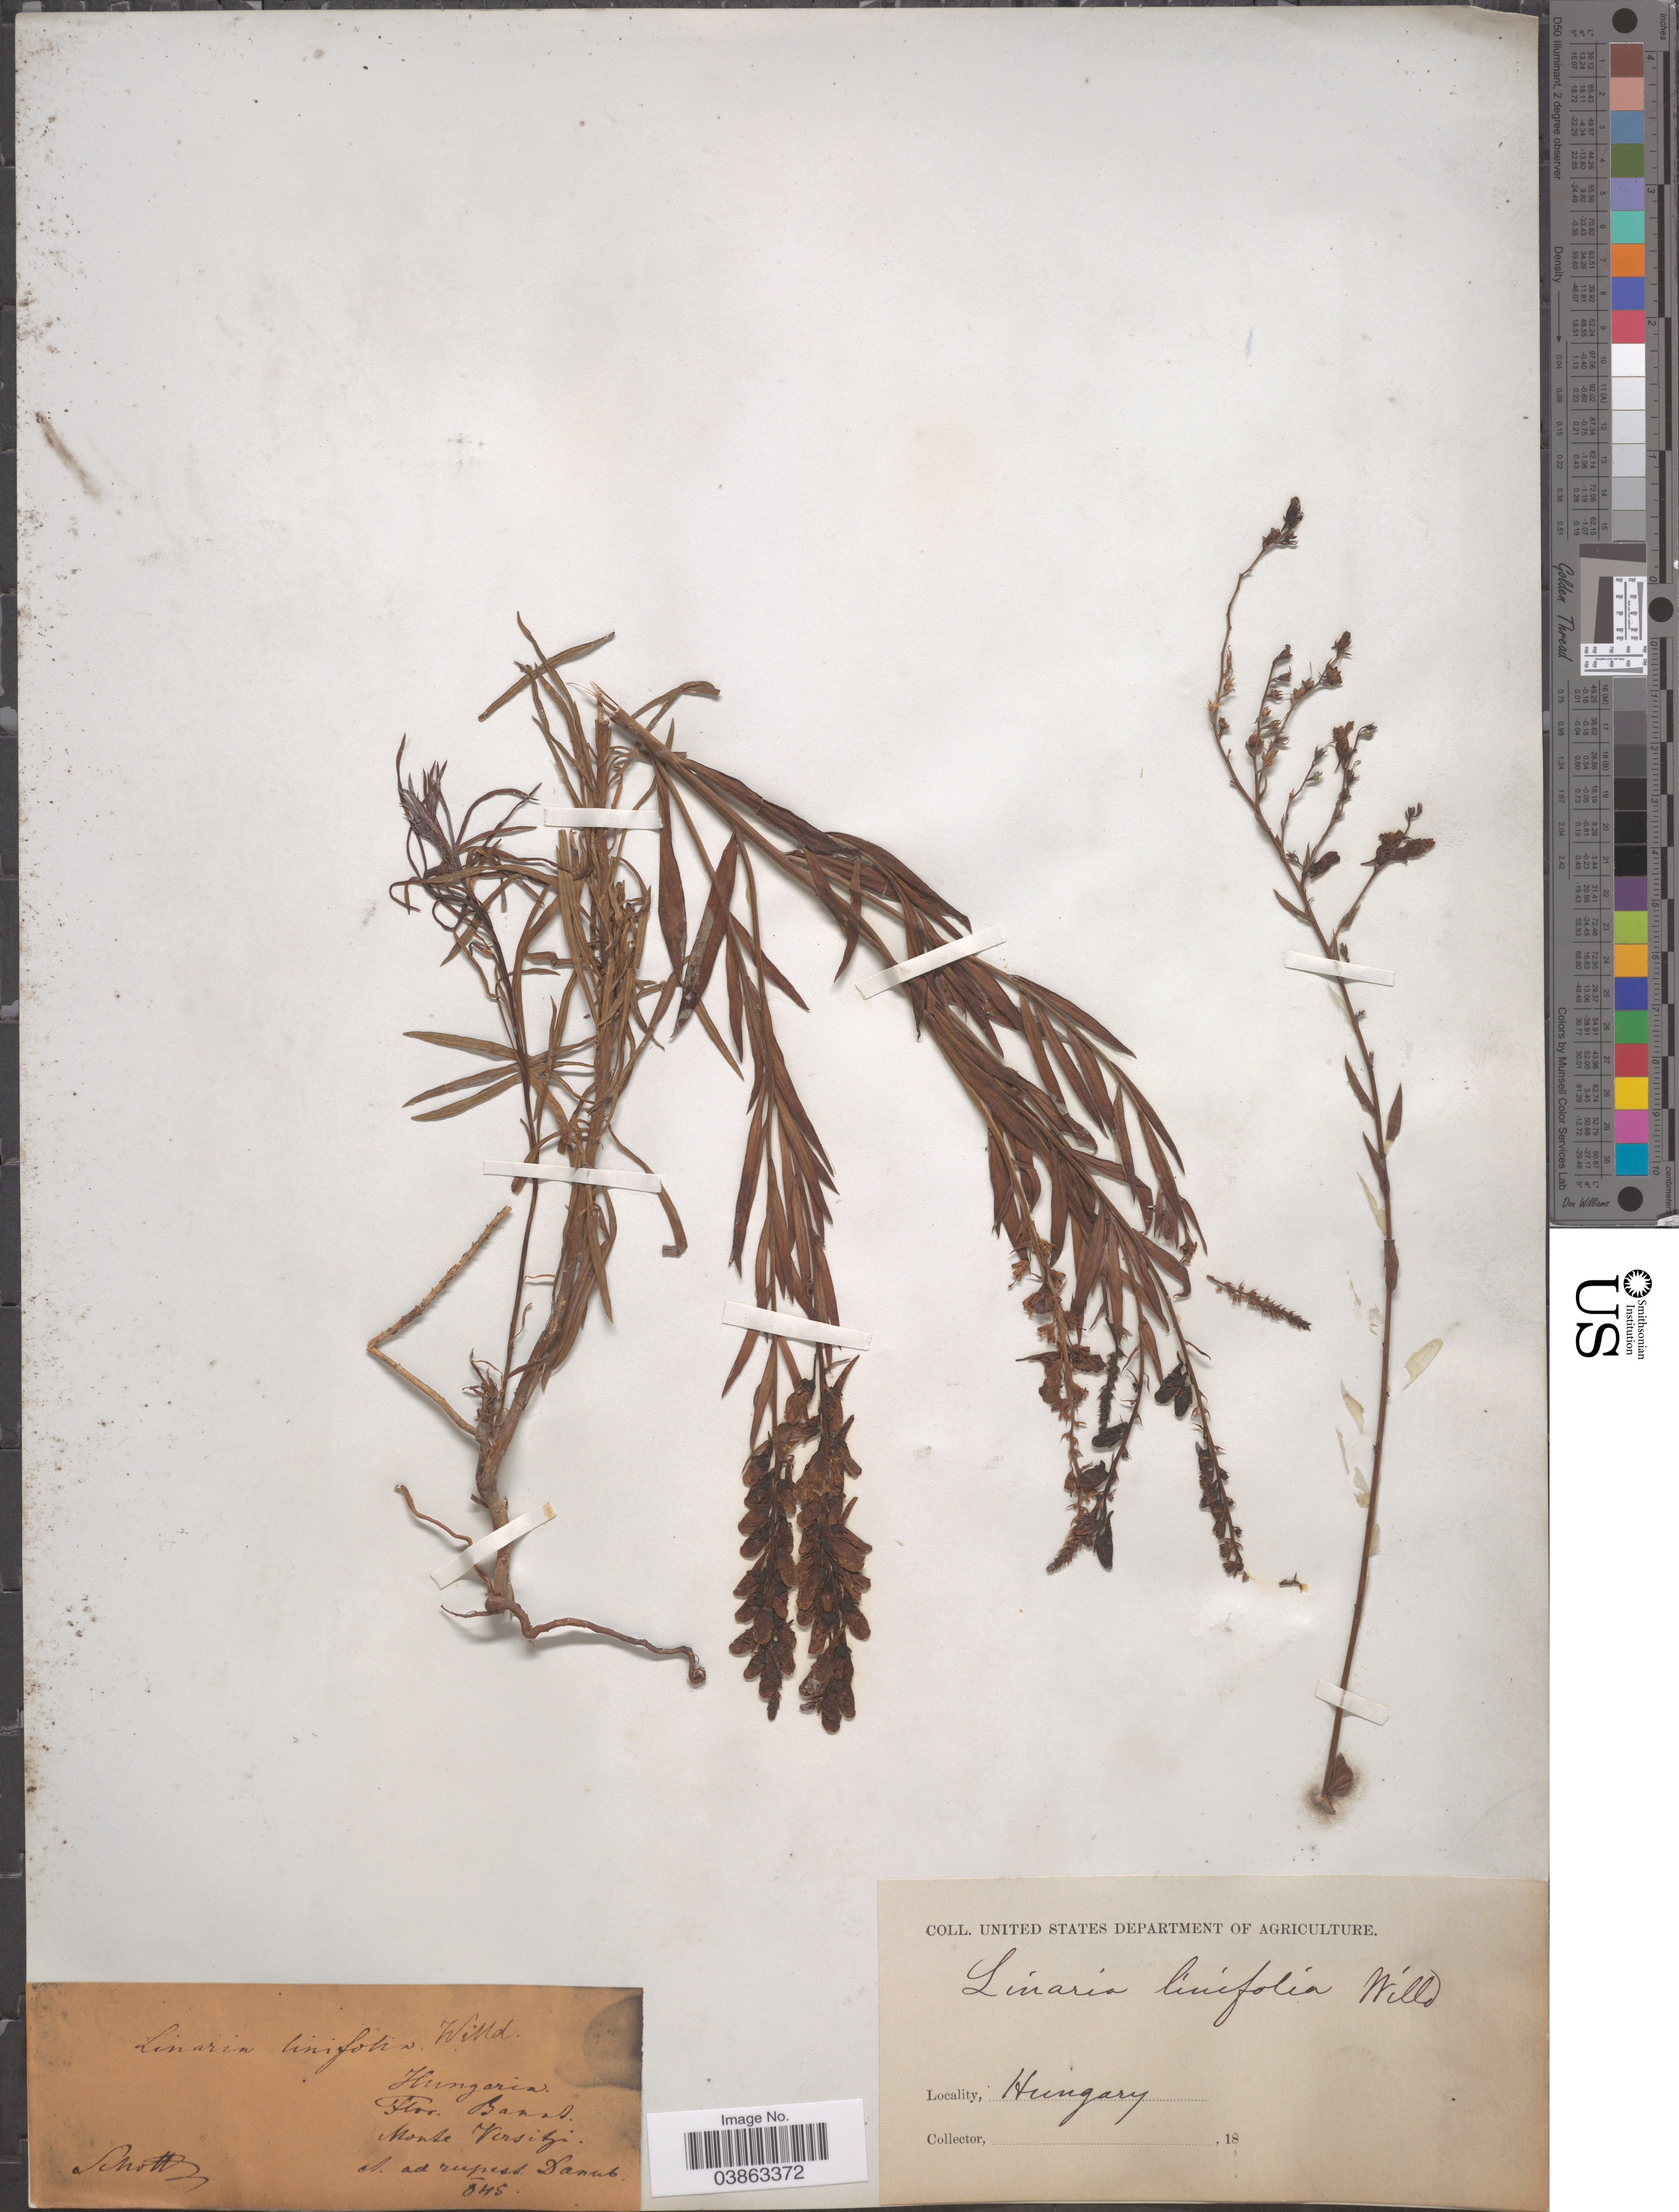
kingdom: Plantae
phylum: Tracheophyta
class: Magnoliopsida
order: Lamiales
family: Plantaginaceae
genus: Linaria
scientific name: Linaria linifolia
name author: Willd.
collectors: Schott, --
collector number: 845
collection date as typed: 18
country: Hungary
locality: Banat. Monte Versitji [interpreted]. et ad rupesa Danub.